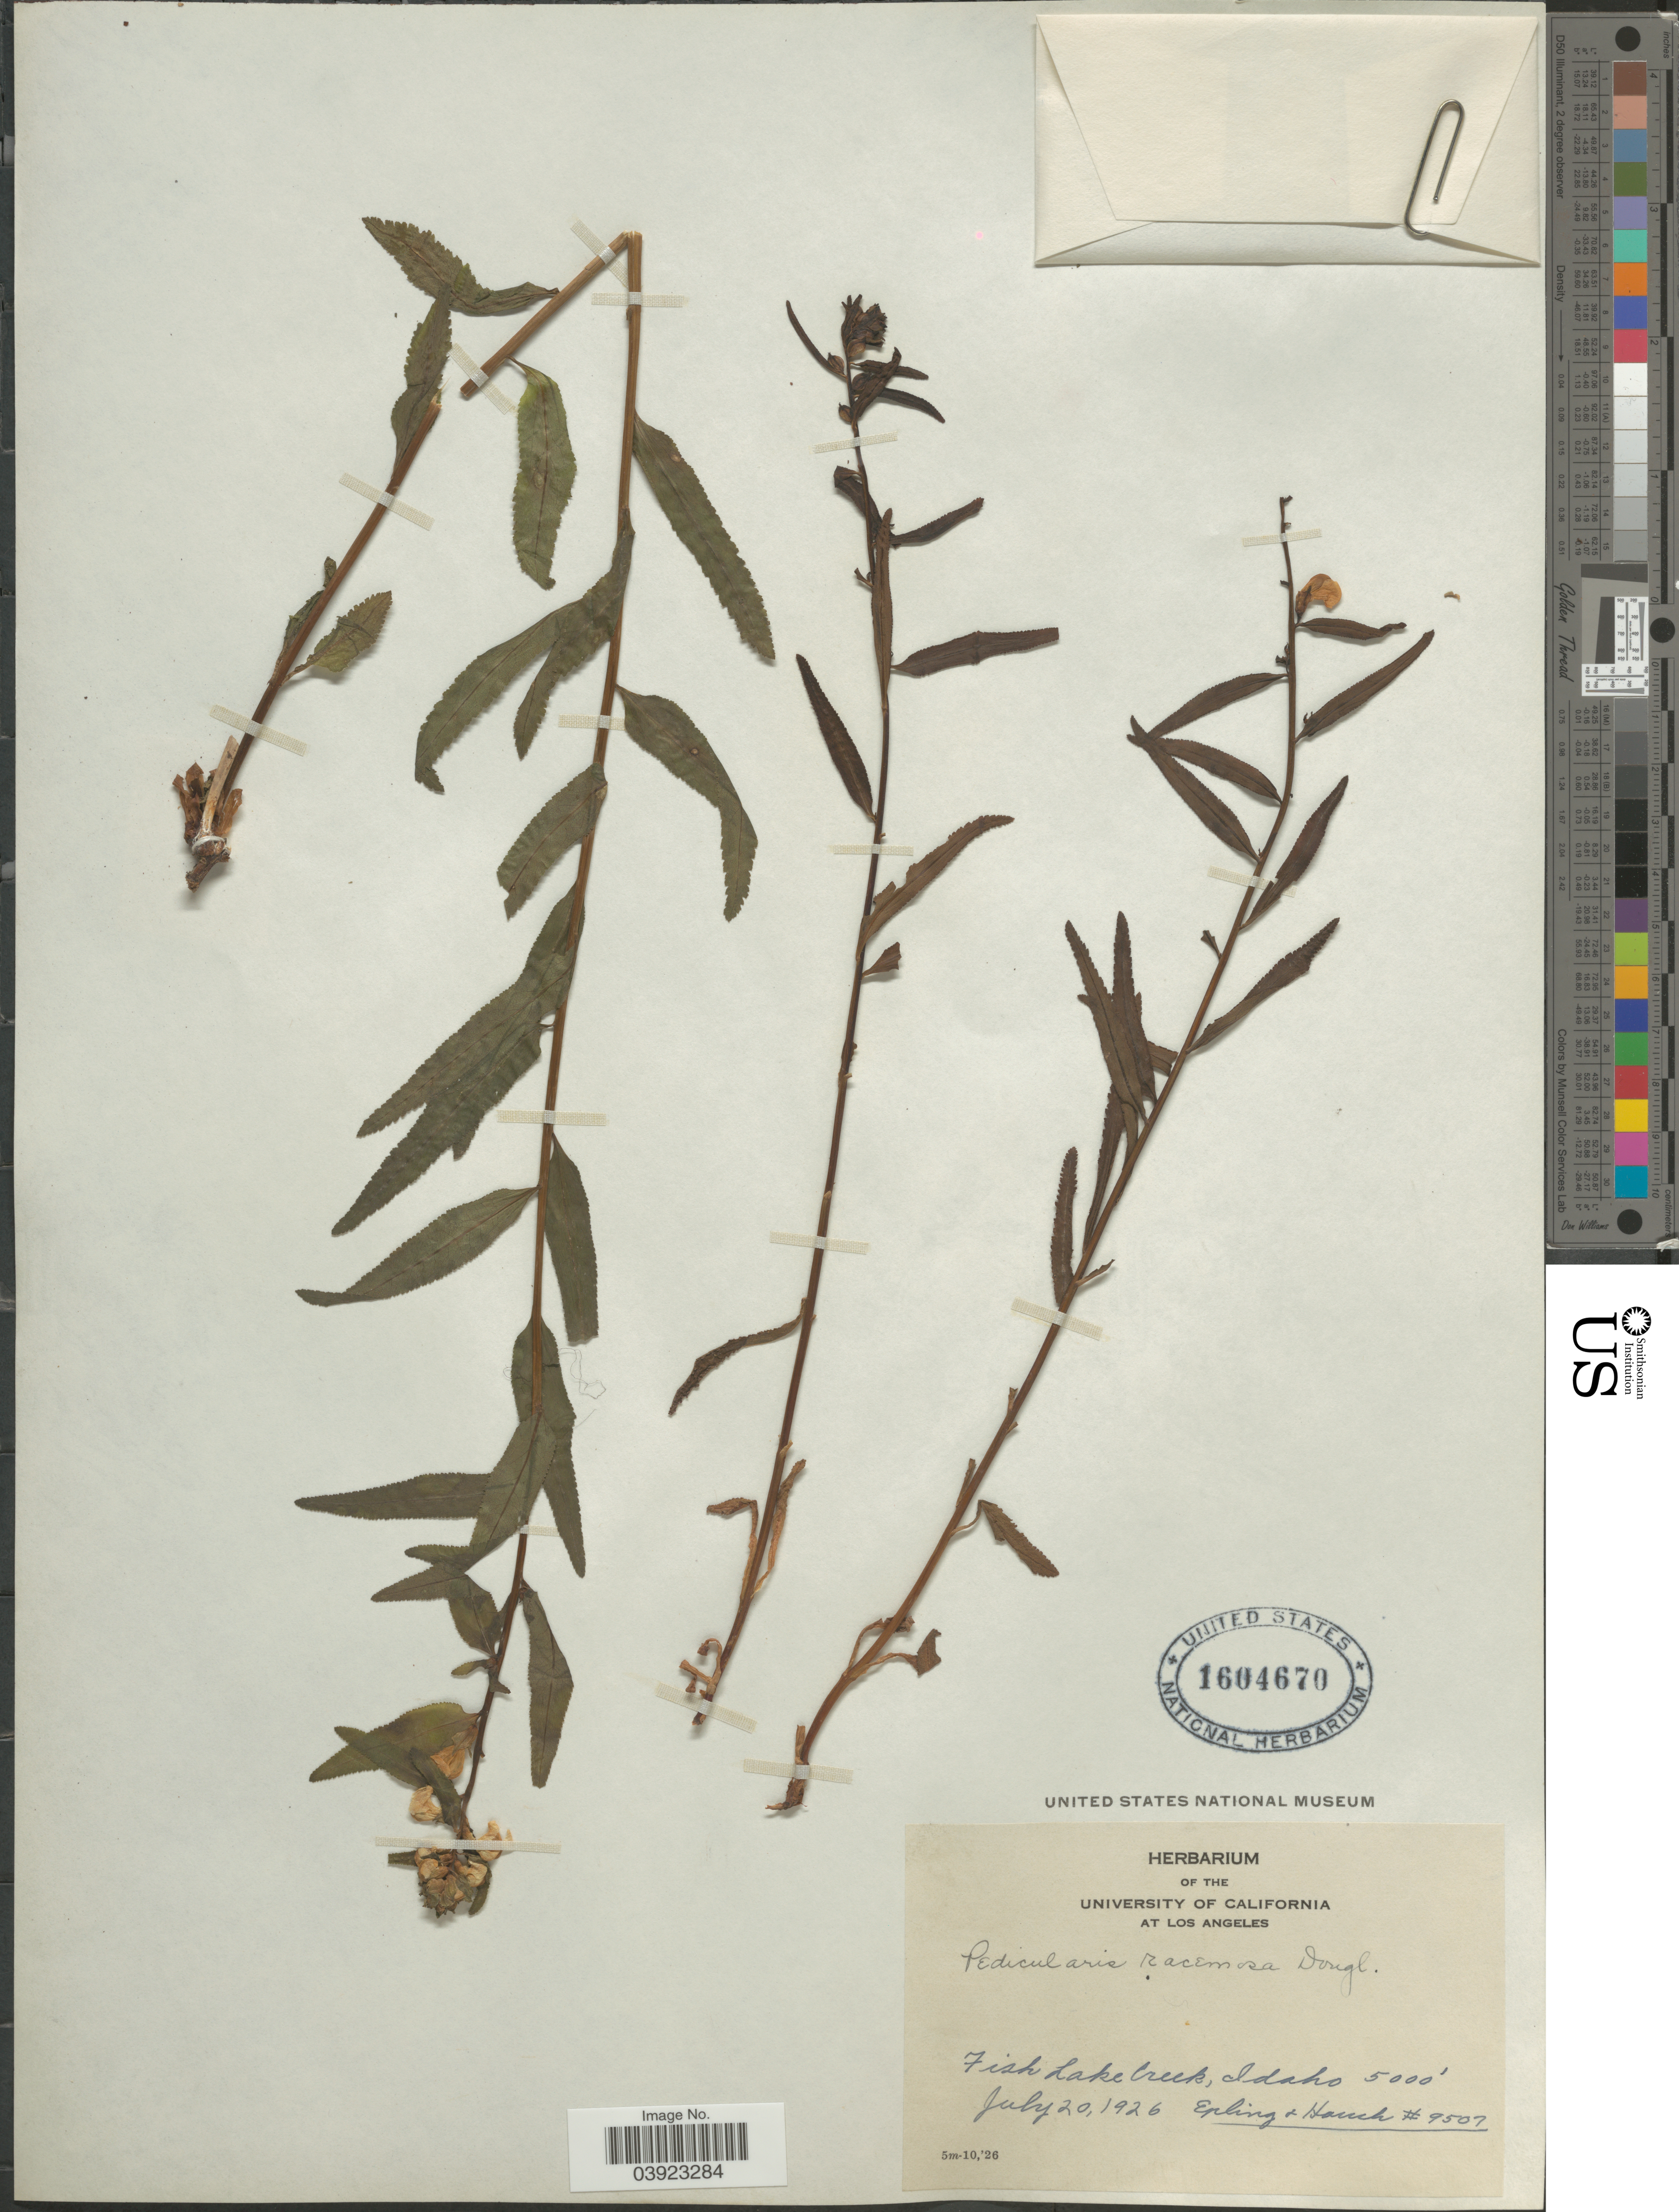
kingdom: Plantae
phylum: Tracheophyta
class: Magnoliopsida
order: Lamiales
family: Orobanchaceae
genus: Pedicularis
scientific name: Pedicularis racemosa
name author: Douglas ex Benth.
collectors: -- Epling & -. Hauch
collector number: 9507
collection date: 1926-07-20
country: United States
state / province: Idaho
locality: Fish Lake Creek.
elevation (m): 1524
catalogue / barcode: US 1604670